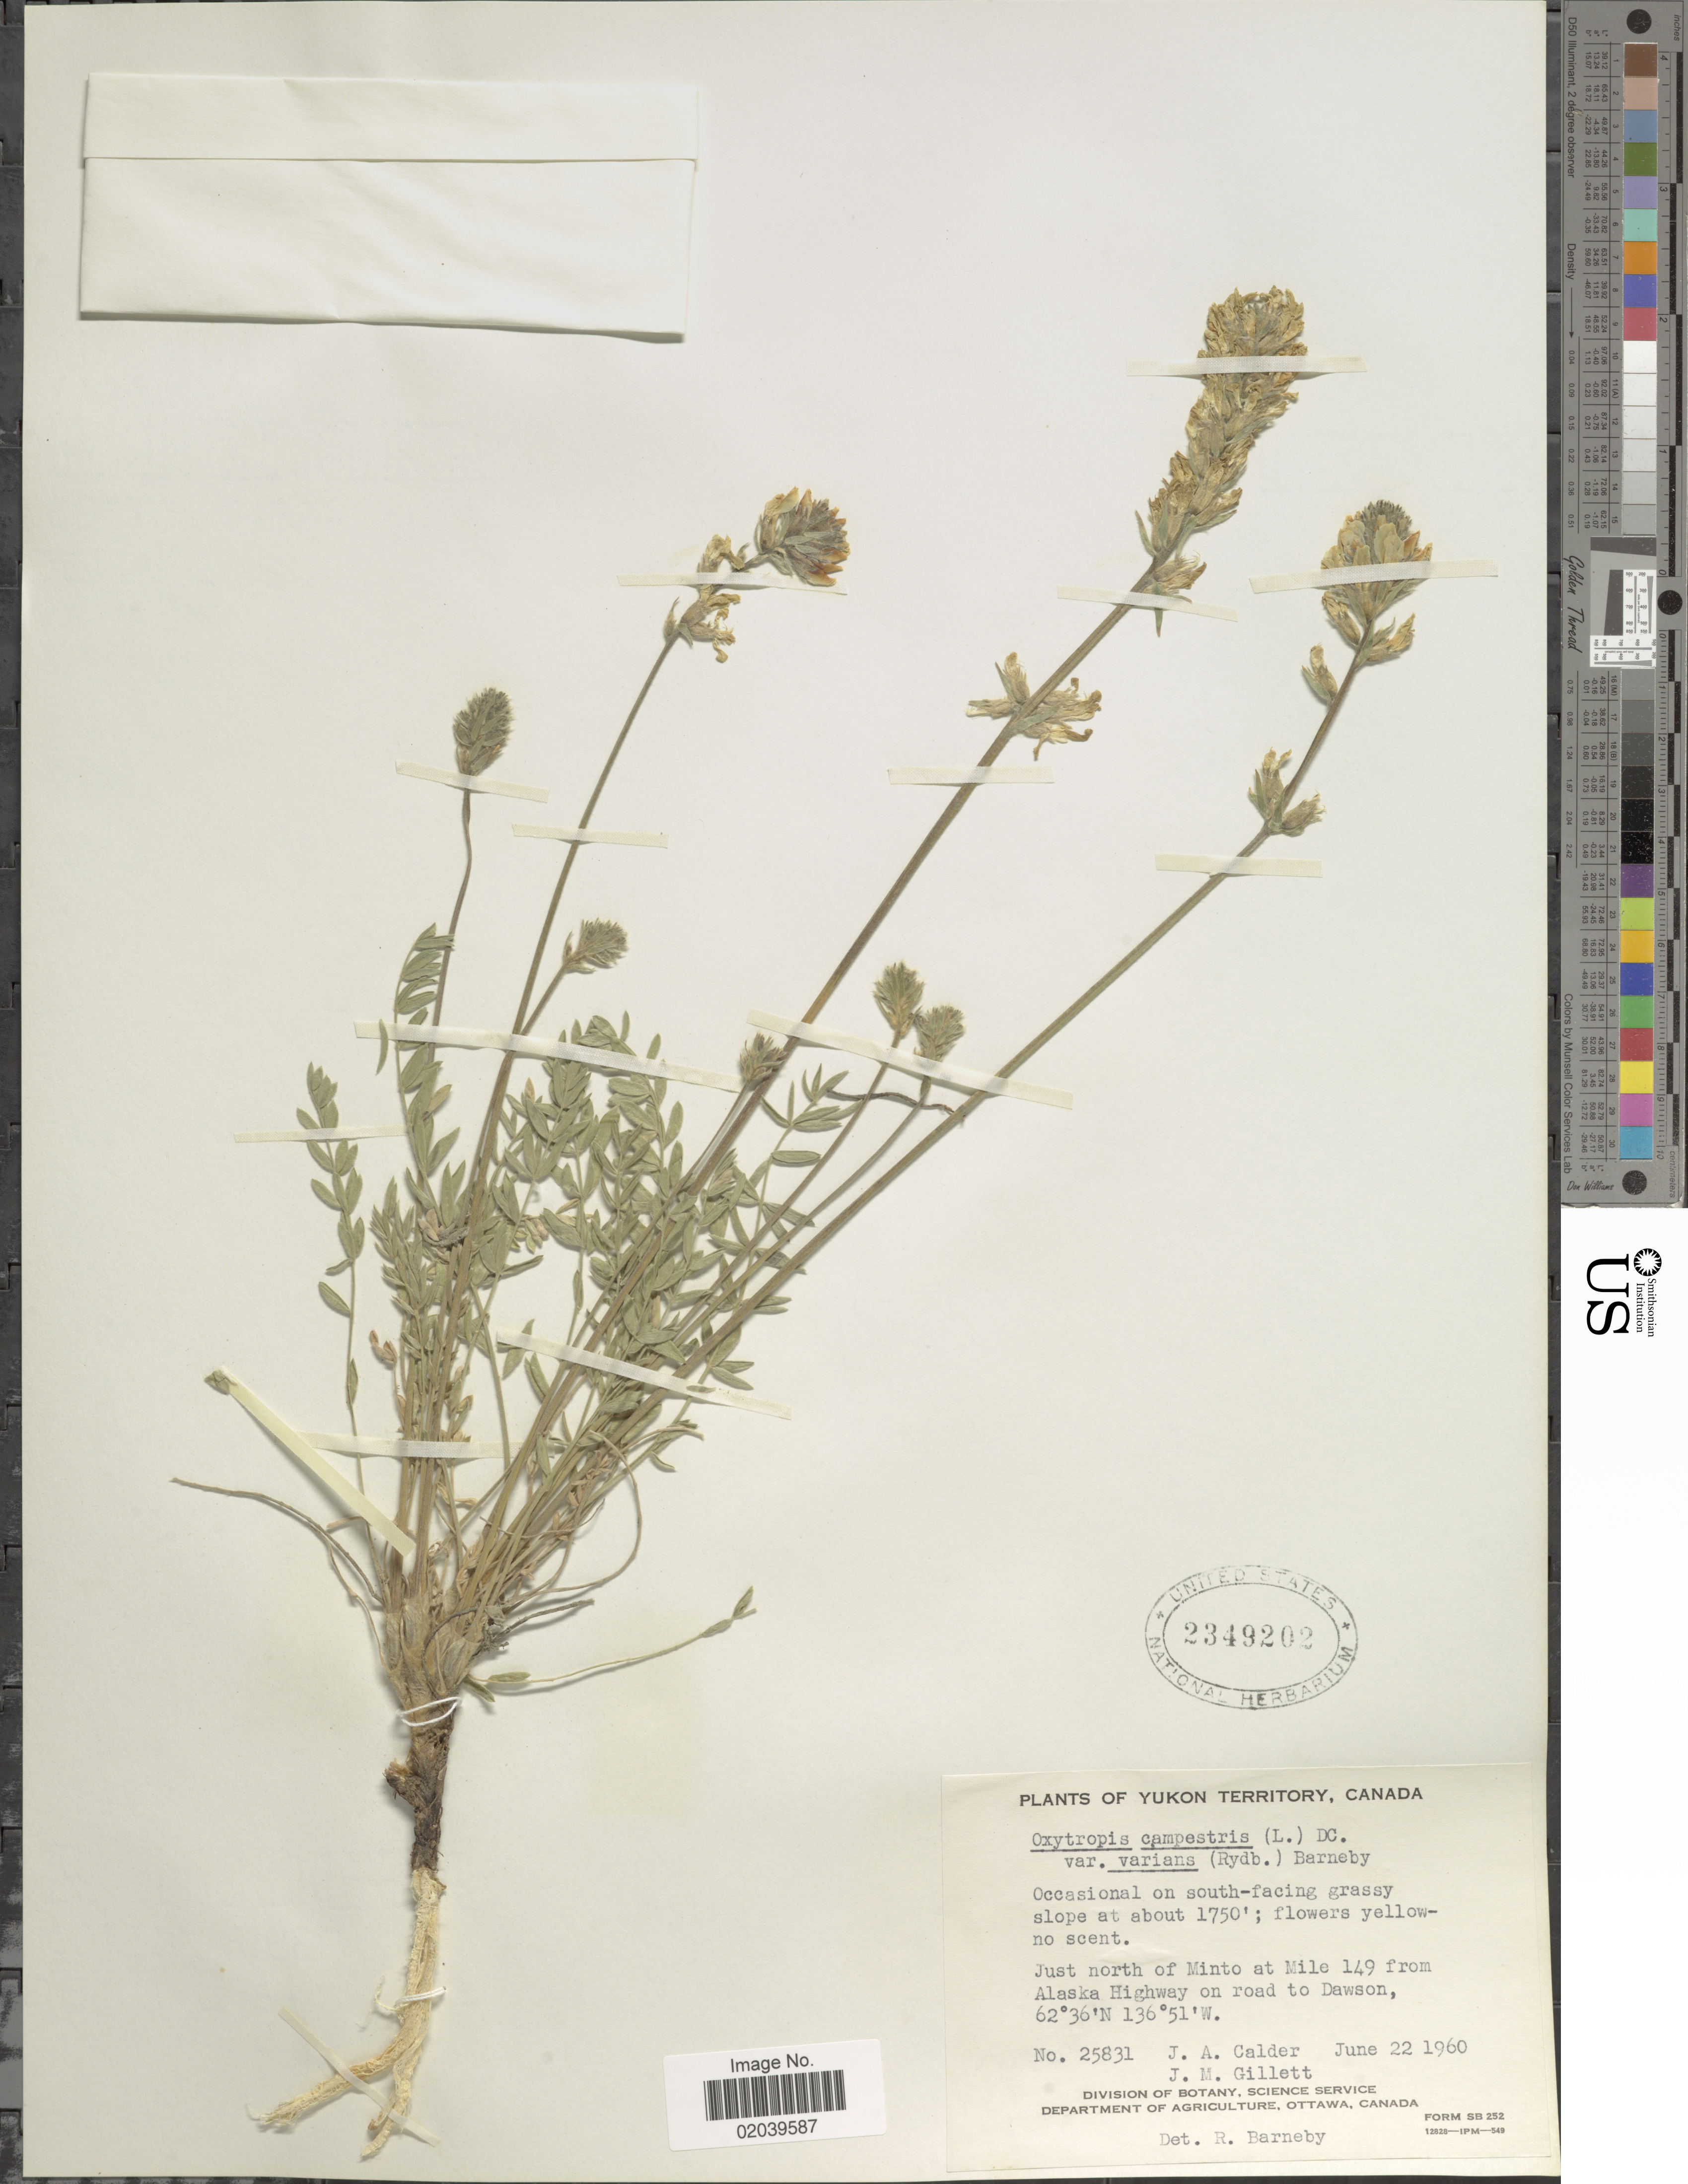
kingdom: Plantae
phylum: Tracheophyta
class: Magnoliopsida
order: Fabales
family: Fabaceae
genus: Oxytropis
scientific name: Oxytropis campestris var. varians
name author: (Rydb.) Barneby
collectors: J. A. Calder & J. M. Gillett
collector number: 25831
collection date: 1960-06-22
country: Canada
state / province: Yukon Territory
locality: Just north of Minto at Mile 149 from Alaska Highway on road to Dawson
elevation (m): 533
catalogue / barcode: US 2349202